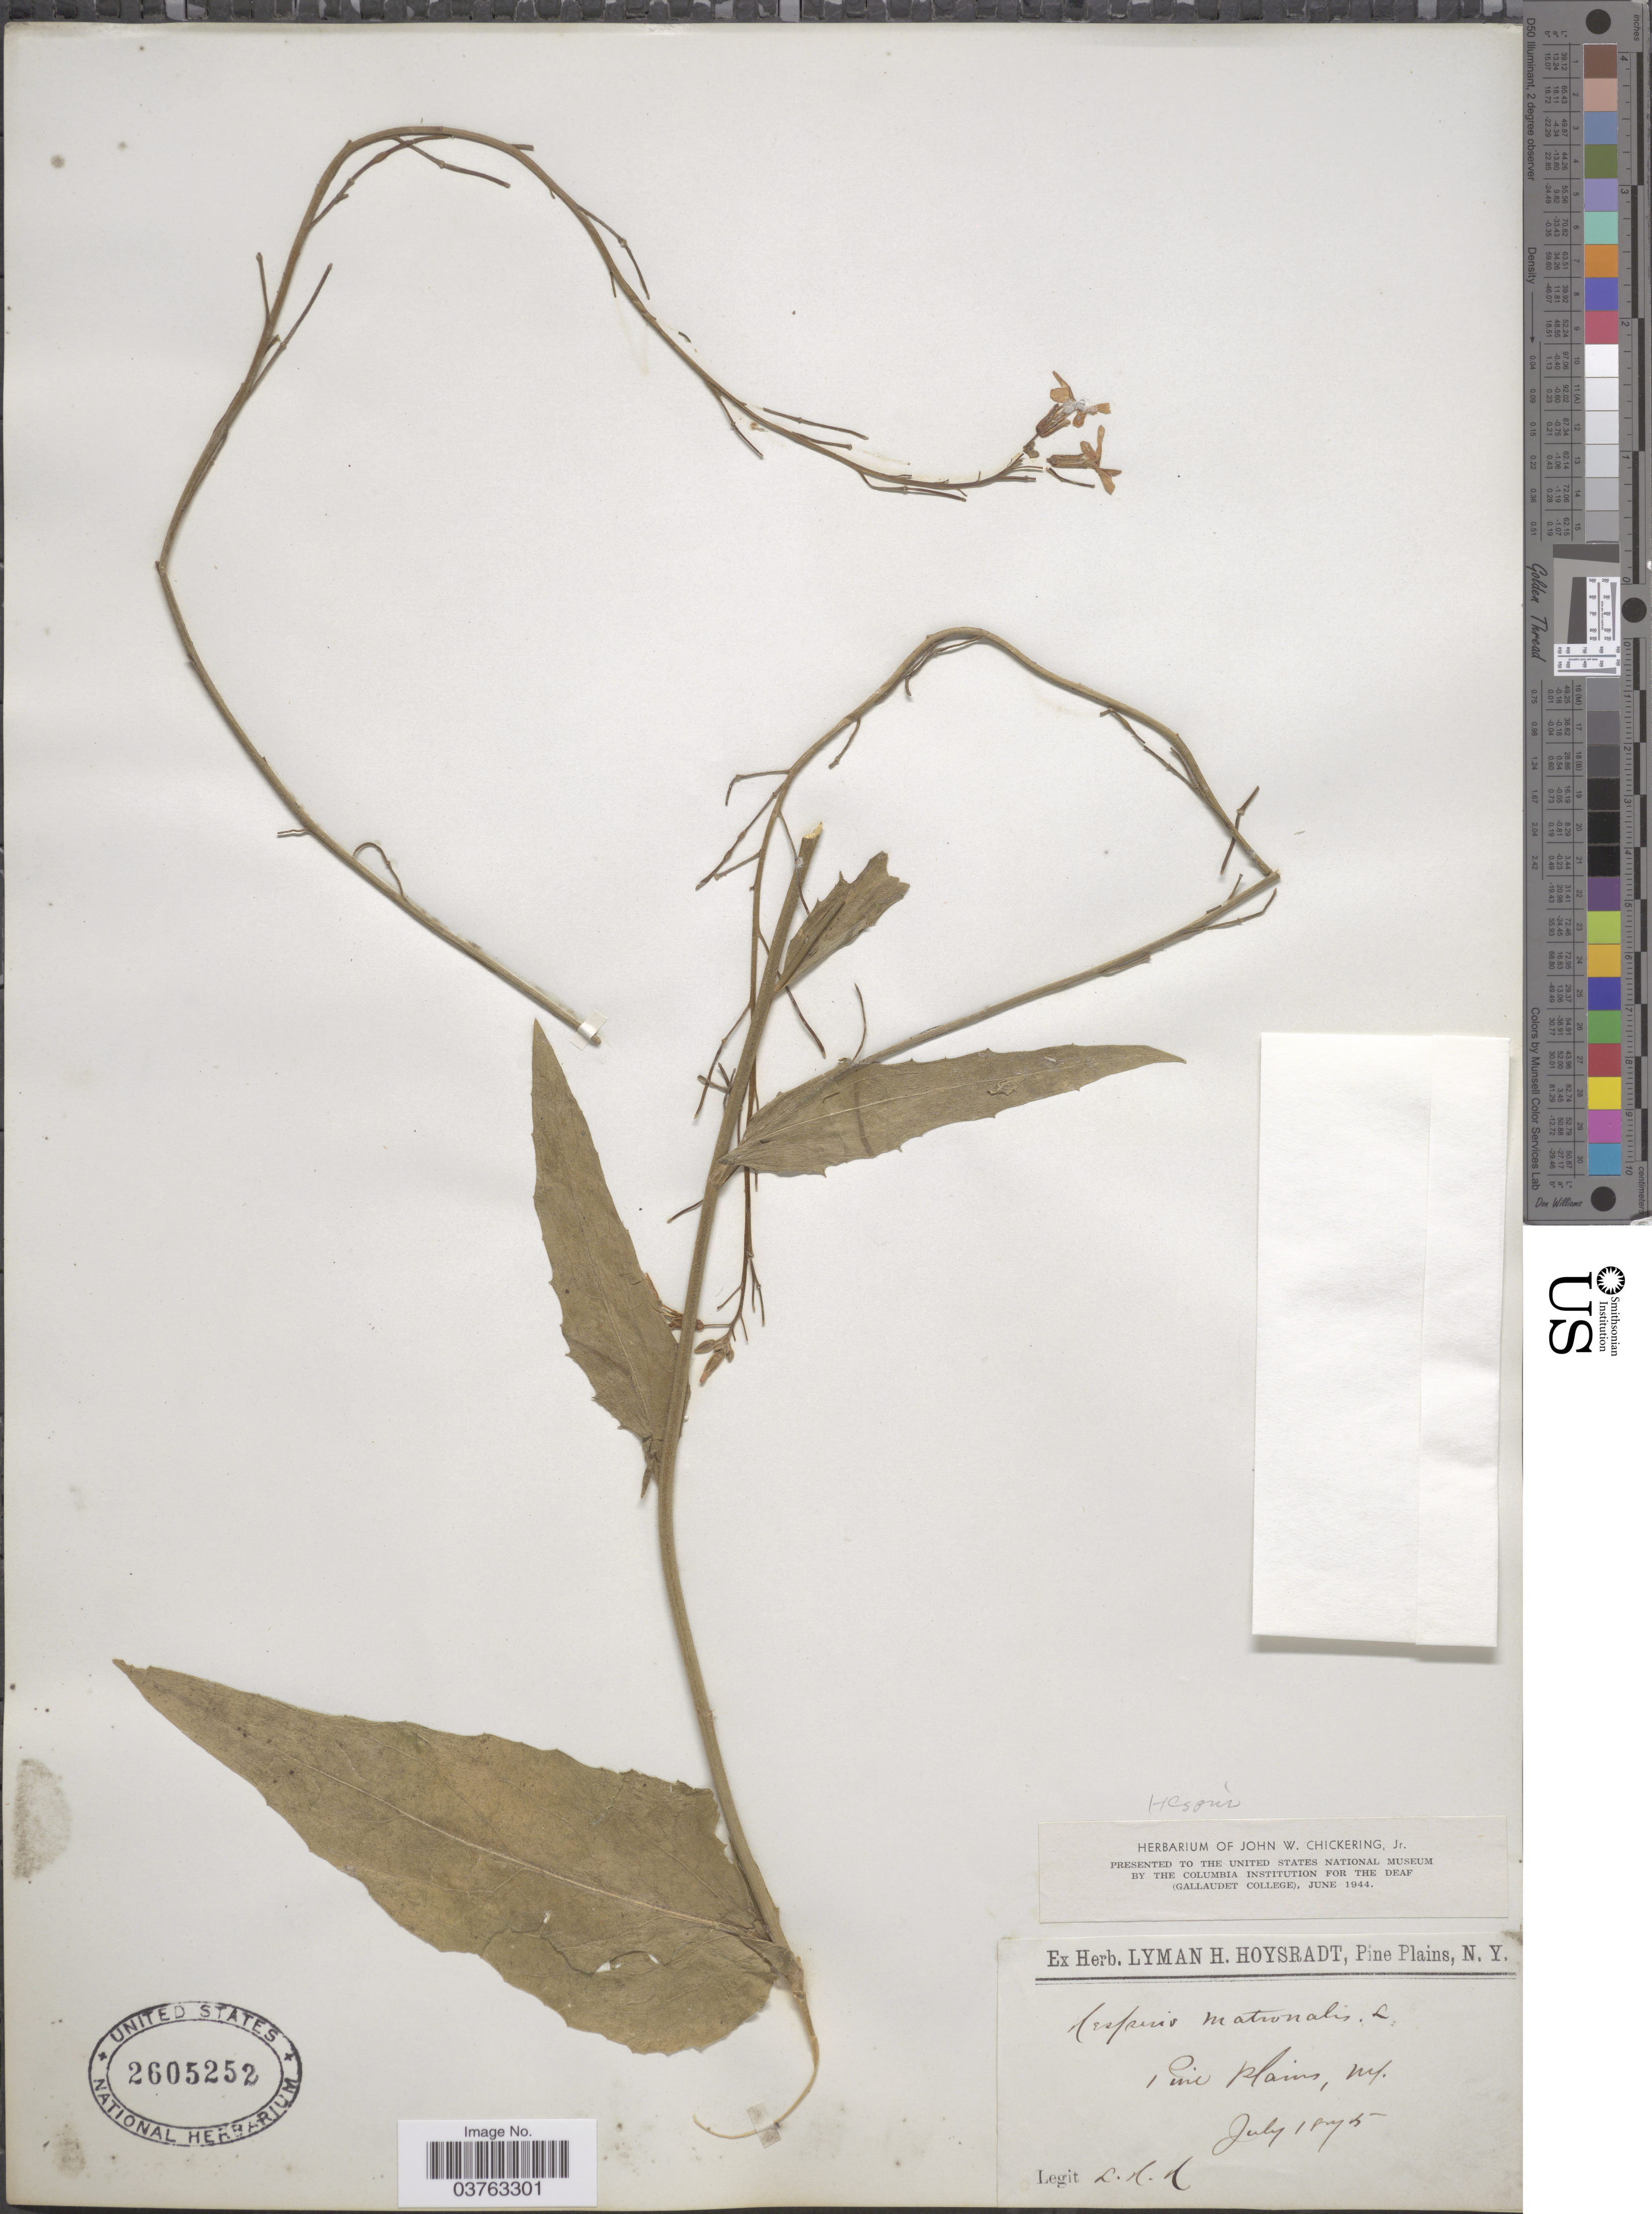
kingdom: Plantae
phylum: Tracheophyta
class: Magnoliopsida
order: Brassicales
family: Brassicaceae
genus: Hesperis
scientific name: Hesperis matronalis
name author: L.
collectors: L. Hoysradt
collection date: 1895-07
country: United States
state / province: New York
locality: Pine Plains.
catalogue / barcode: US 2605252